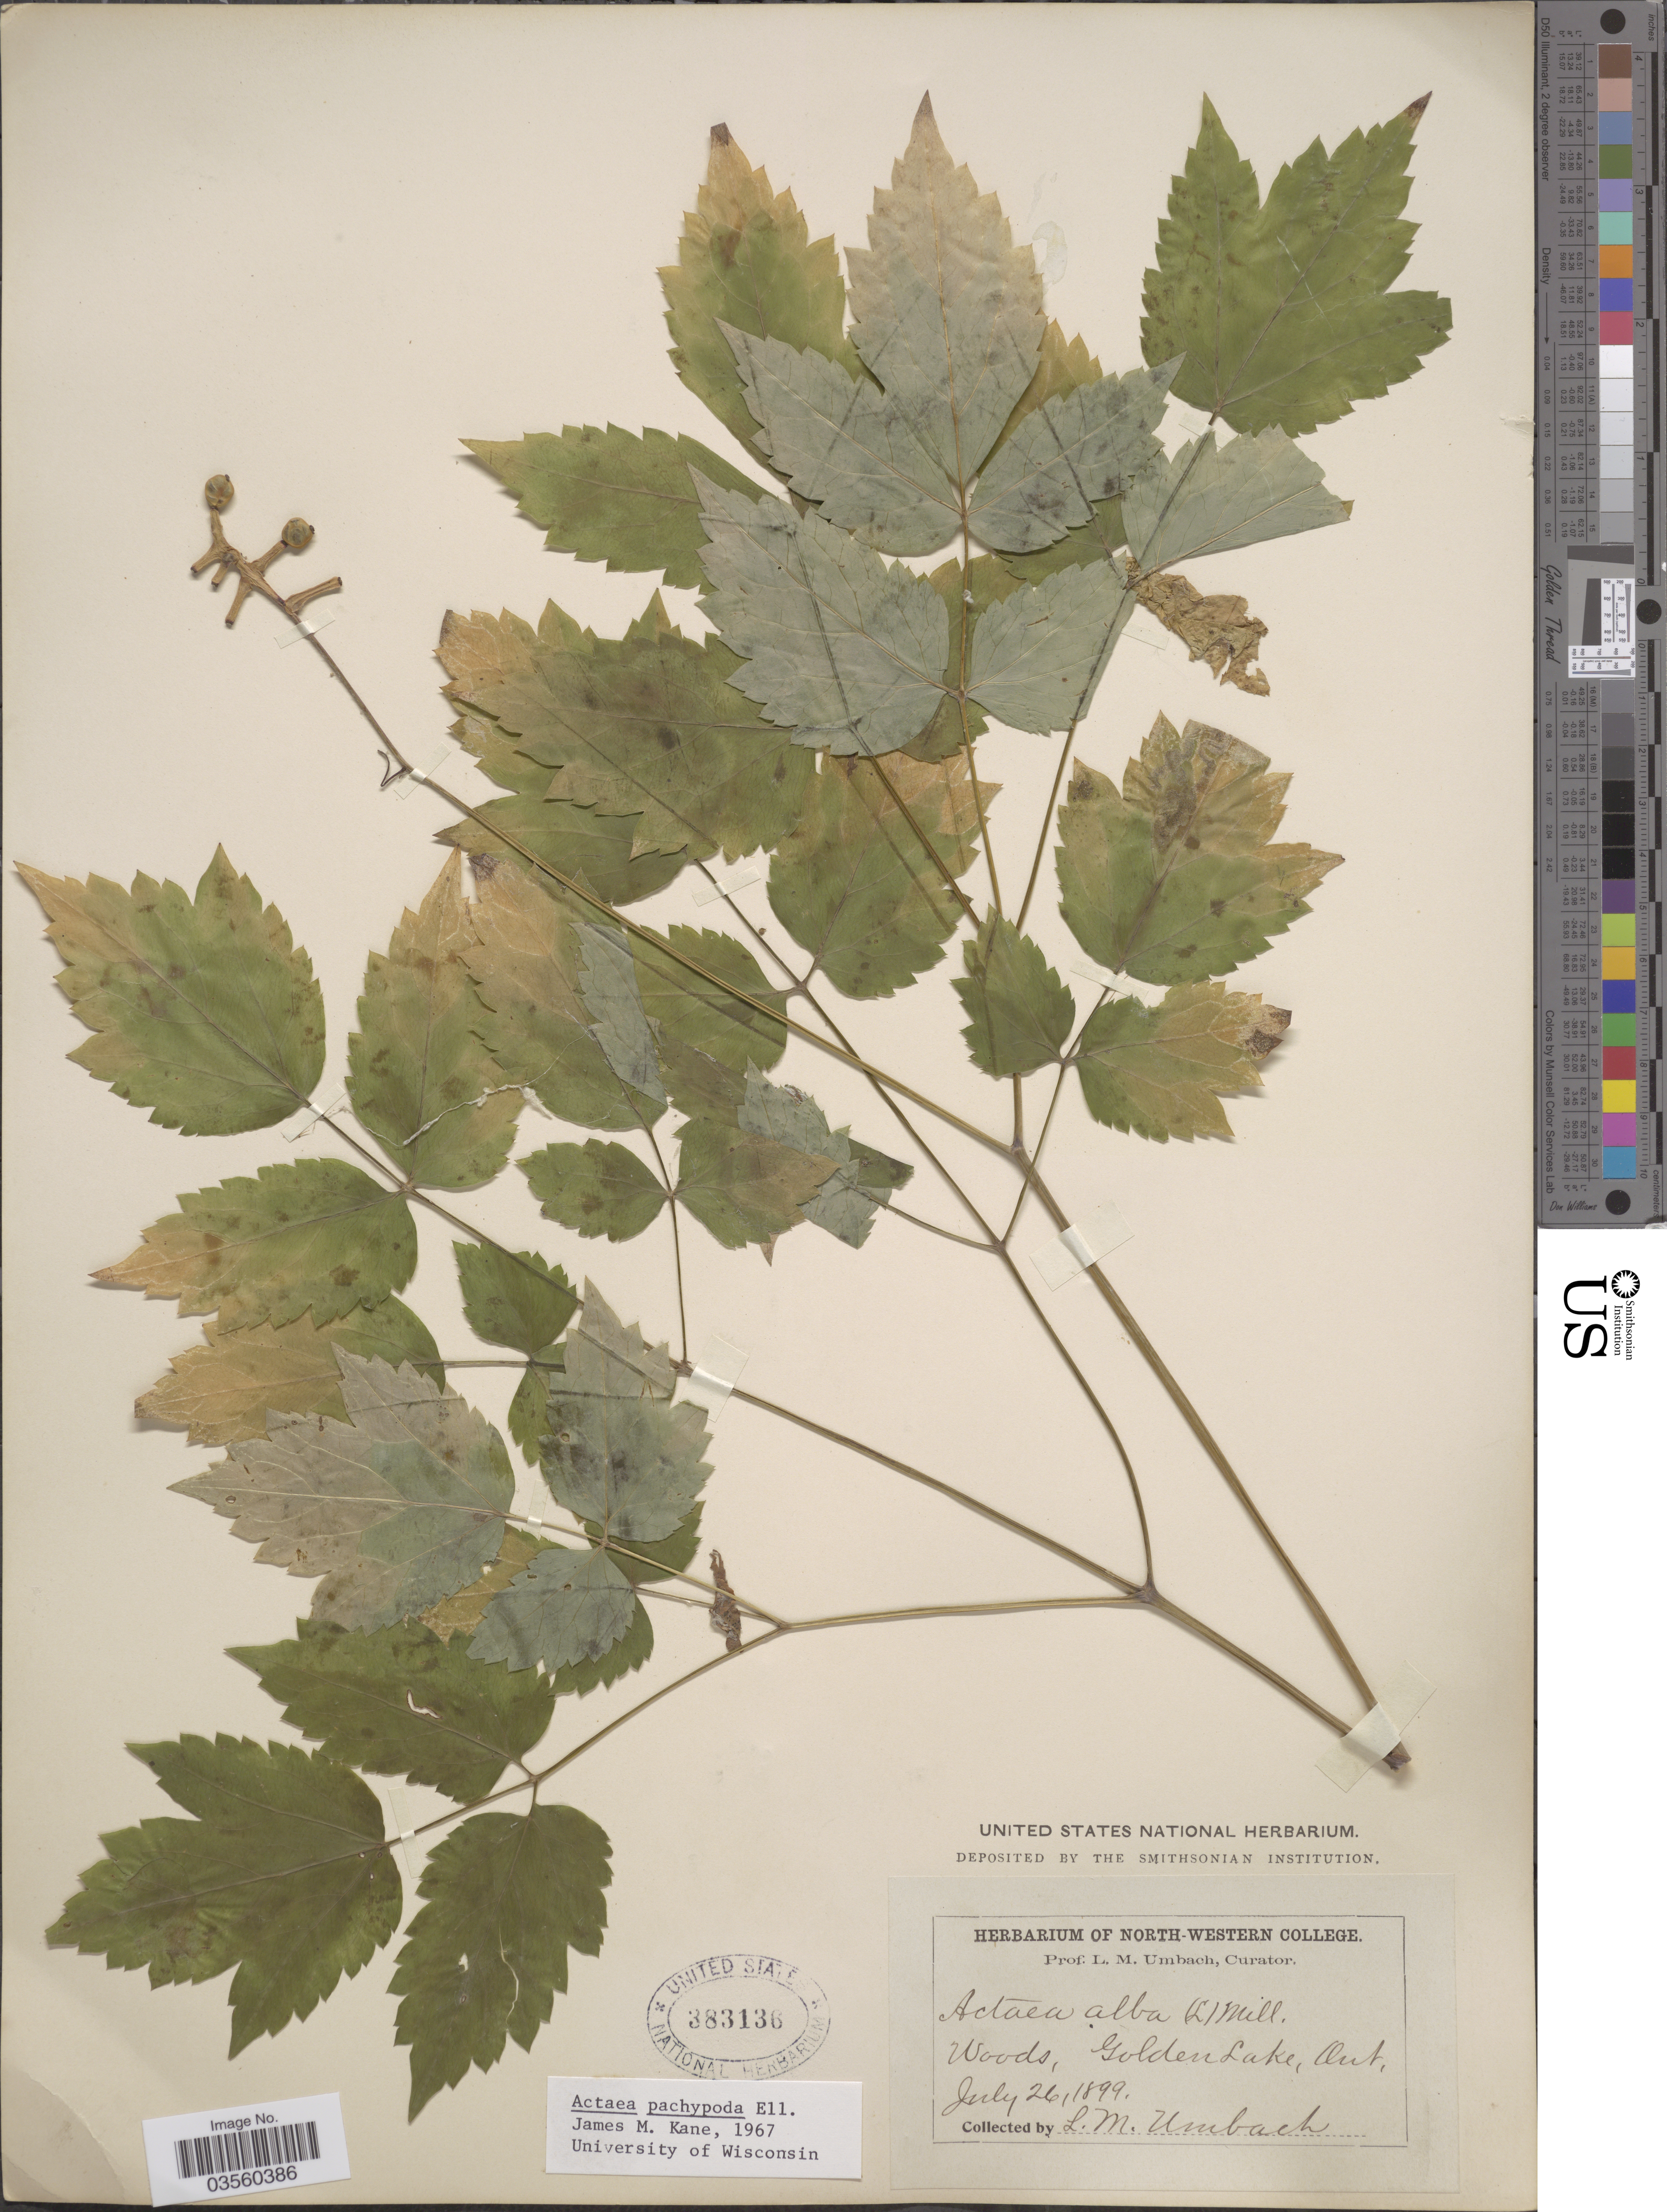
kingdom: Plantae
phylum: Tracheophyta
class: Magnoliopsida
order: Ranunculales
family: Ranunculaceae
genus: Actaea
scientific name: Actaea pachypoda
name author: Elliott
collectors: L. M. Umbach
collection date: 1899-07-26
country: Canada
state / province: Ontario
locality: Woods, Golden Lake.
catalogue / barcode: US 383136